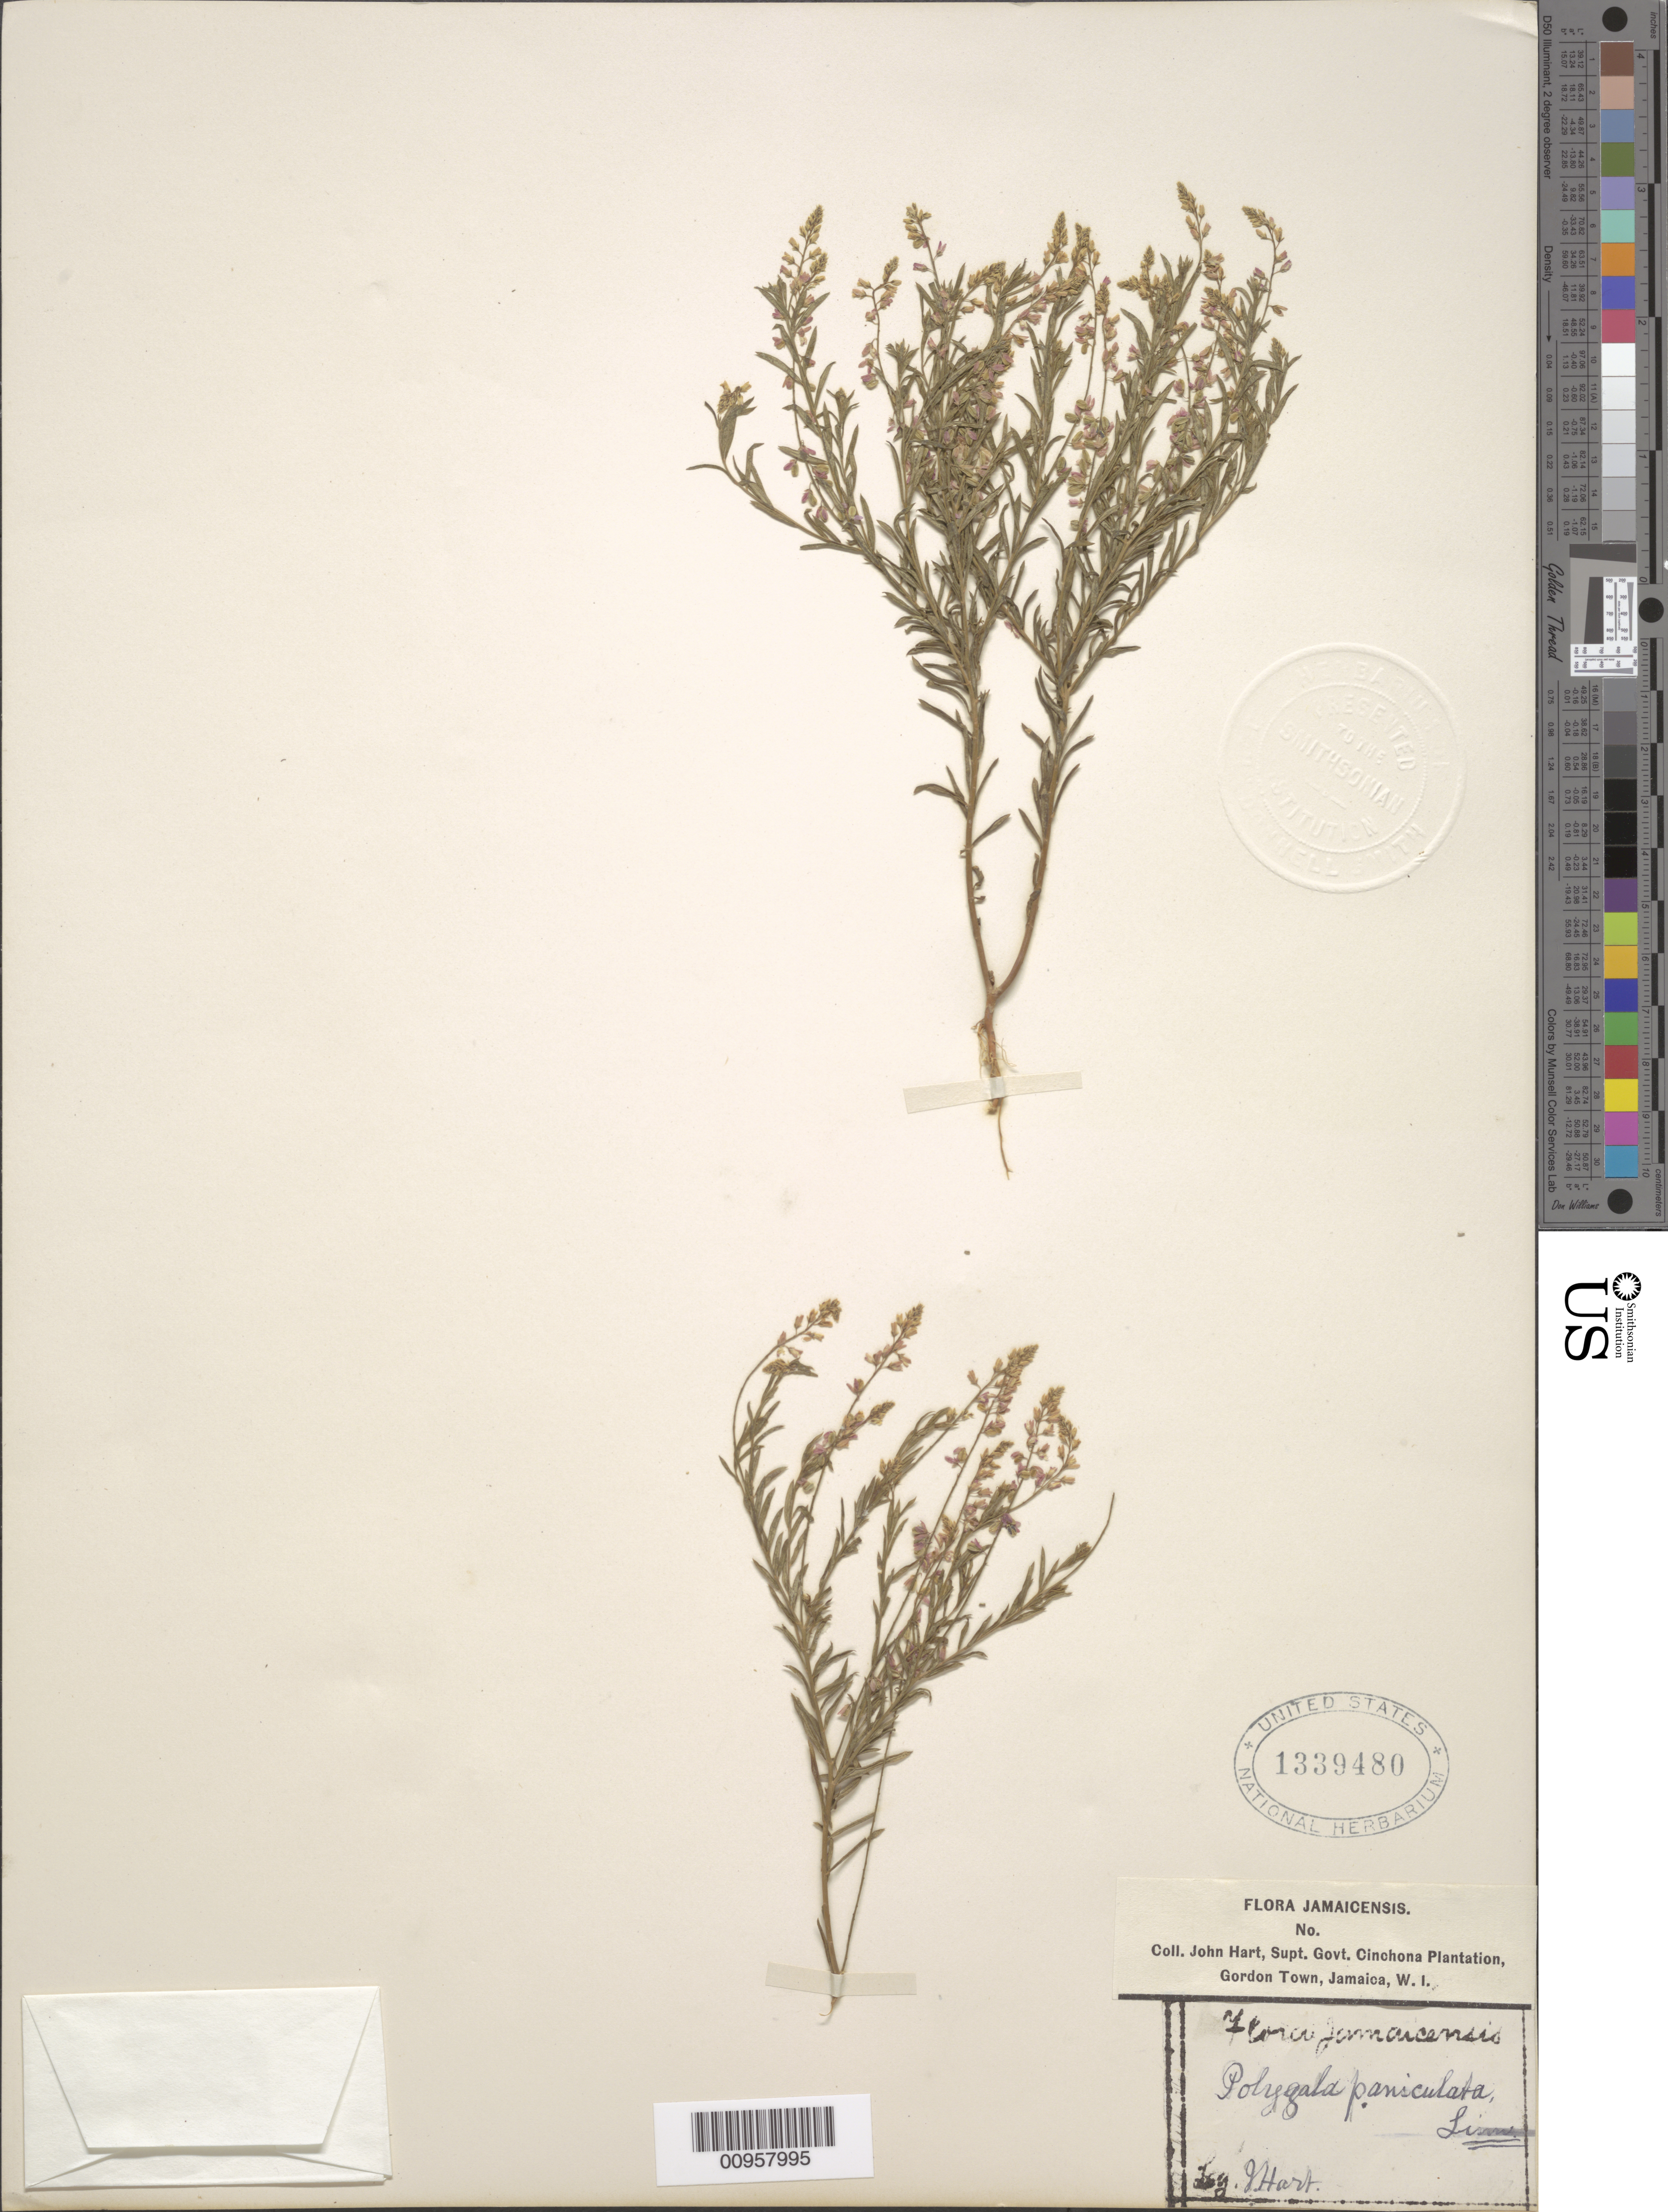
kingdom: Plantae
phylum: Tracheophyta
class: Magnoliopsida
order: Fabales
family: Polygalaceae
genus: Polygala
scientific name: Polygala paniculata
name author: L.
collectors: J. Hart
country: Jamaica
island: Jamaica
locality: Gordon Town, Supt. Govt. Cinchona Plantation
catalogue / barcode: US 1339480